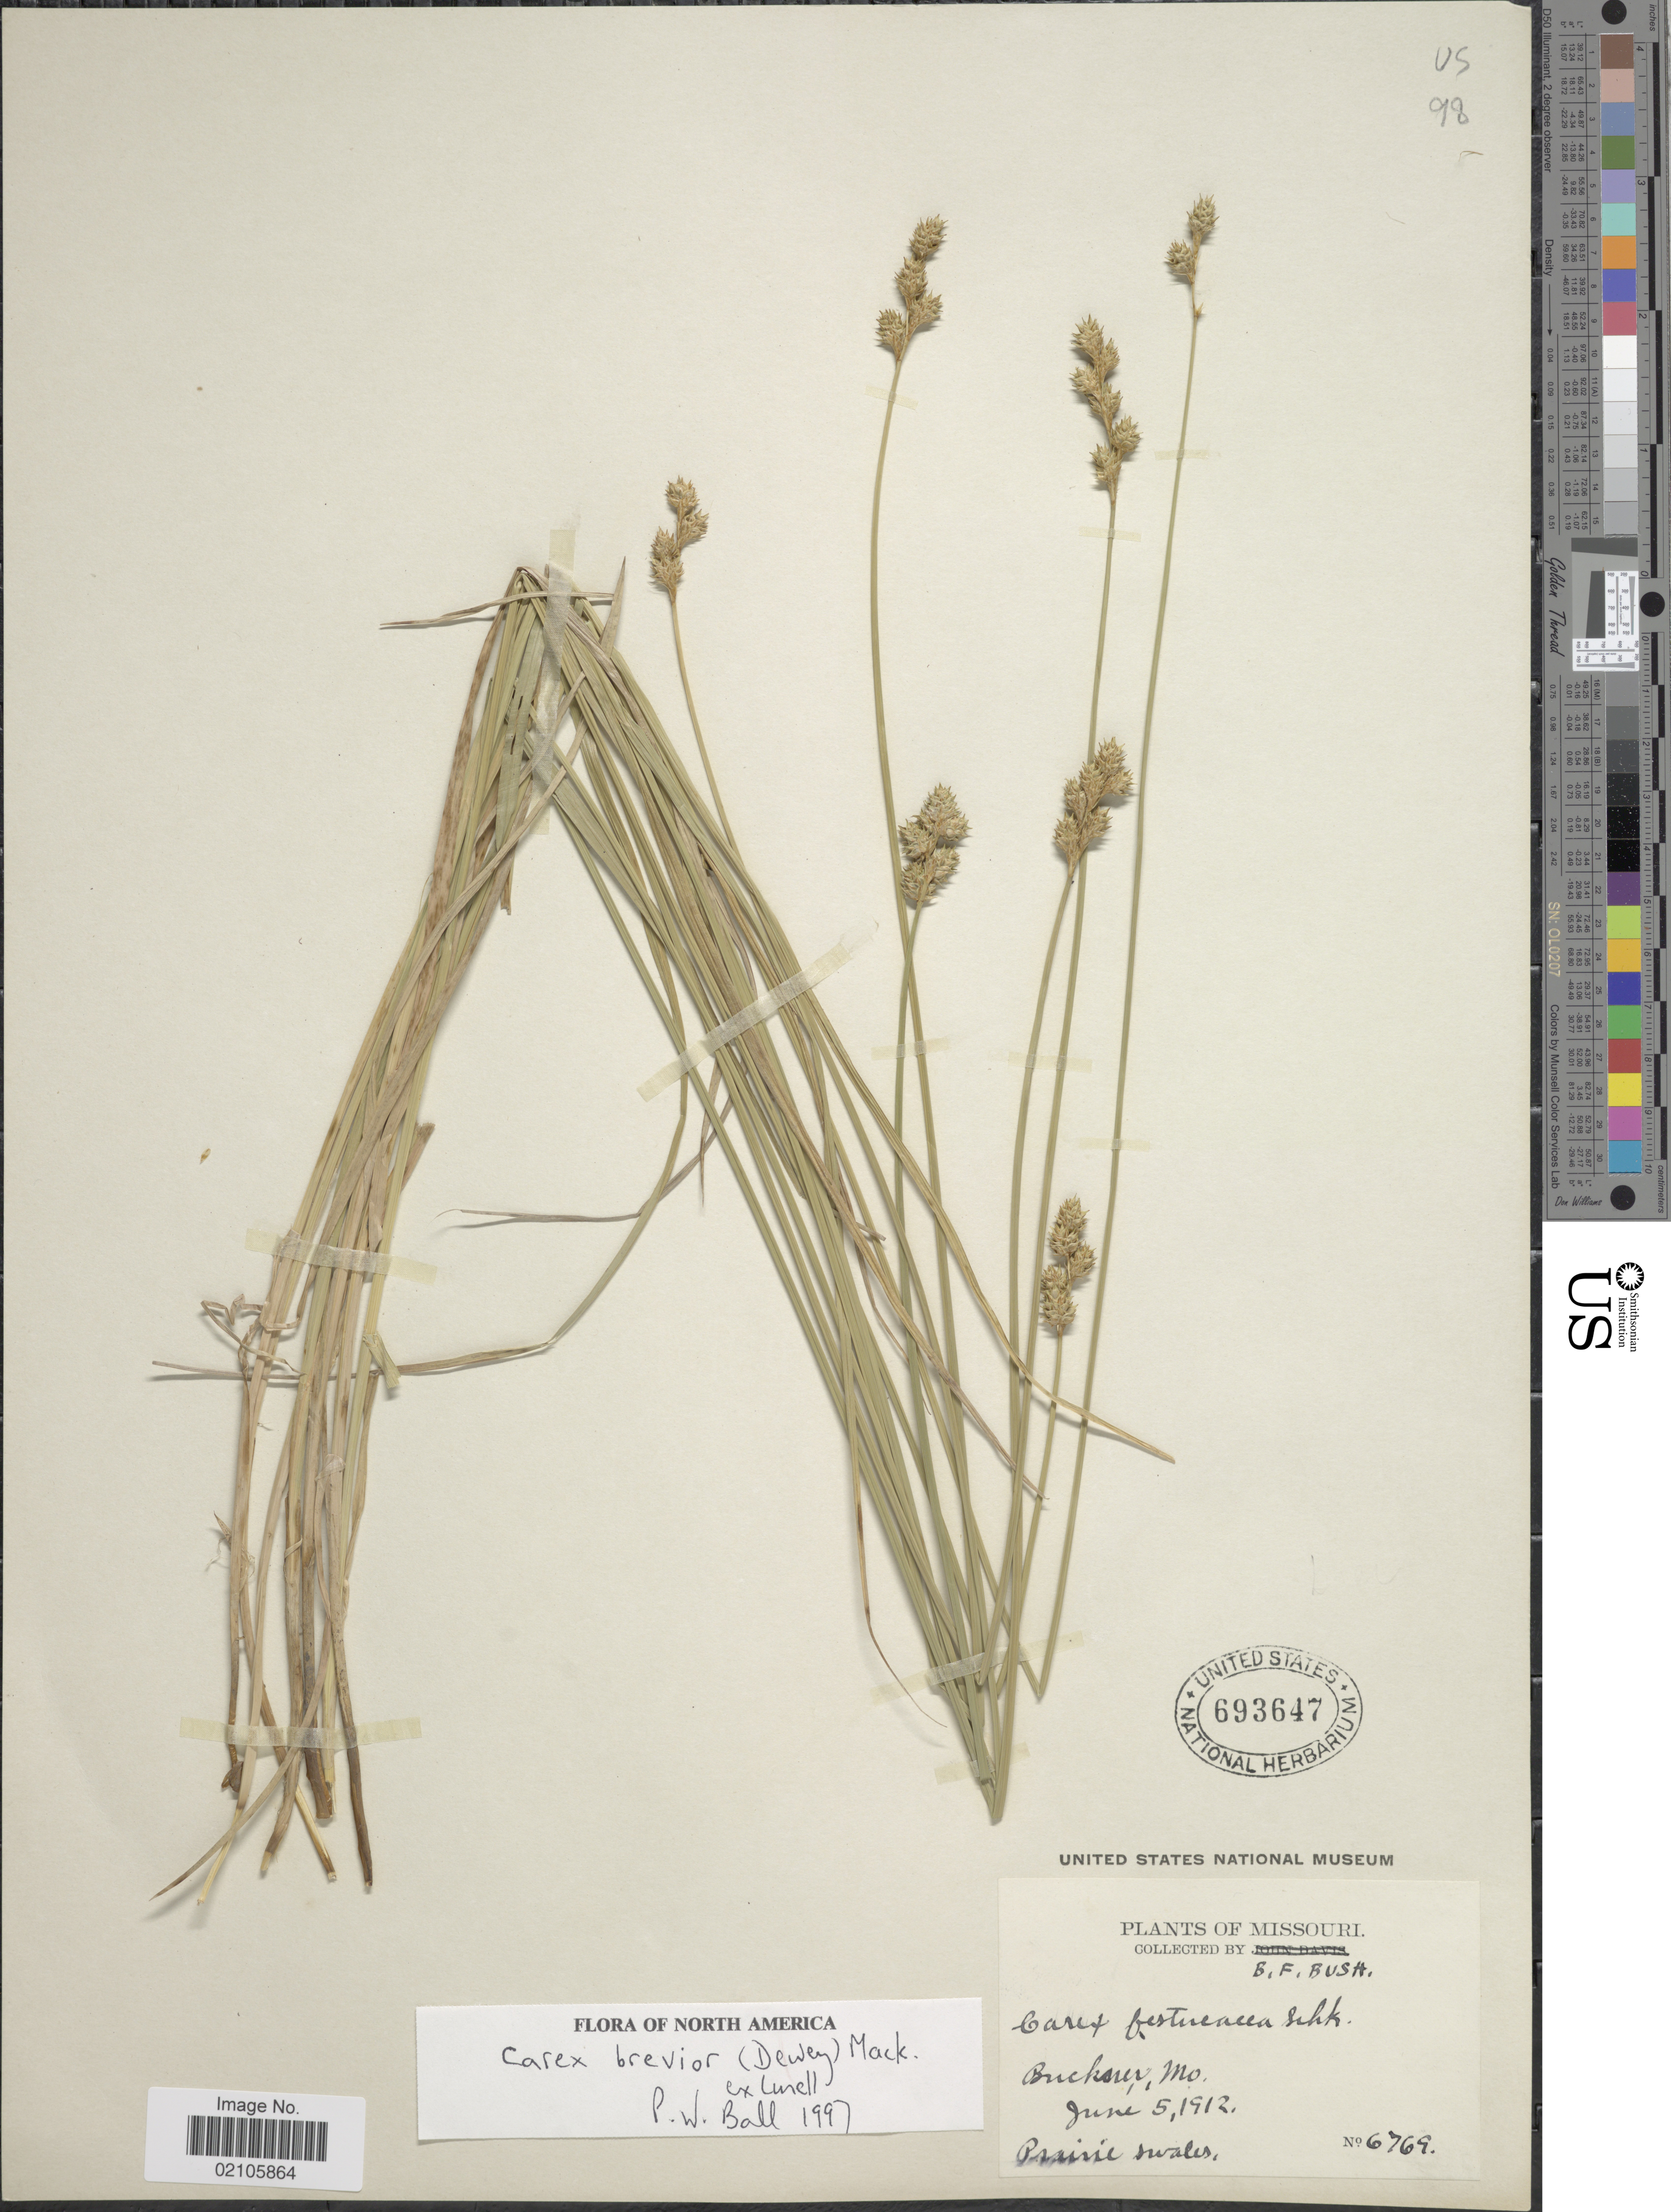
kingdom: Plantae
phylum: Tracheophyta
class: Liliopsida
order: Poales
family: Cyperaceae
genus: Carex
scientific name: Carex brevior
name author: (Dewey) Mack. ex Lunell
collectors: B. F. Bush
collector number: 6769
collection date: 1912-06-05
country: United States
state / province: Missouri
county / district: Jackson County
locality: Bruckner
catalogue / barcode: US 693647